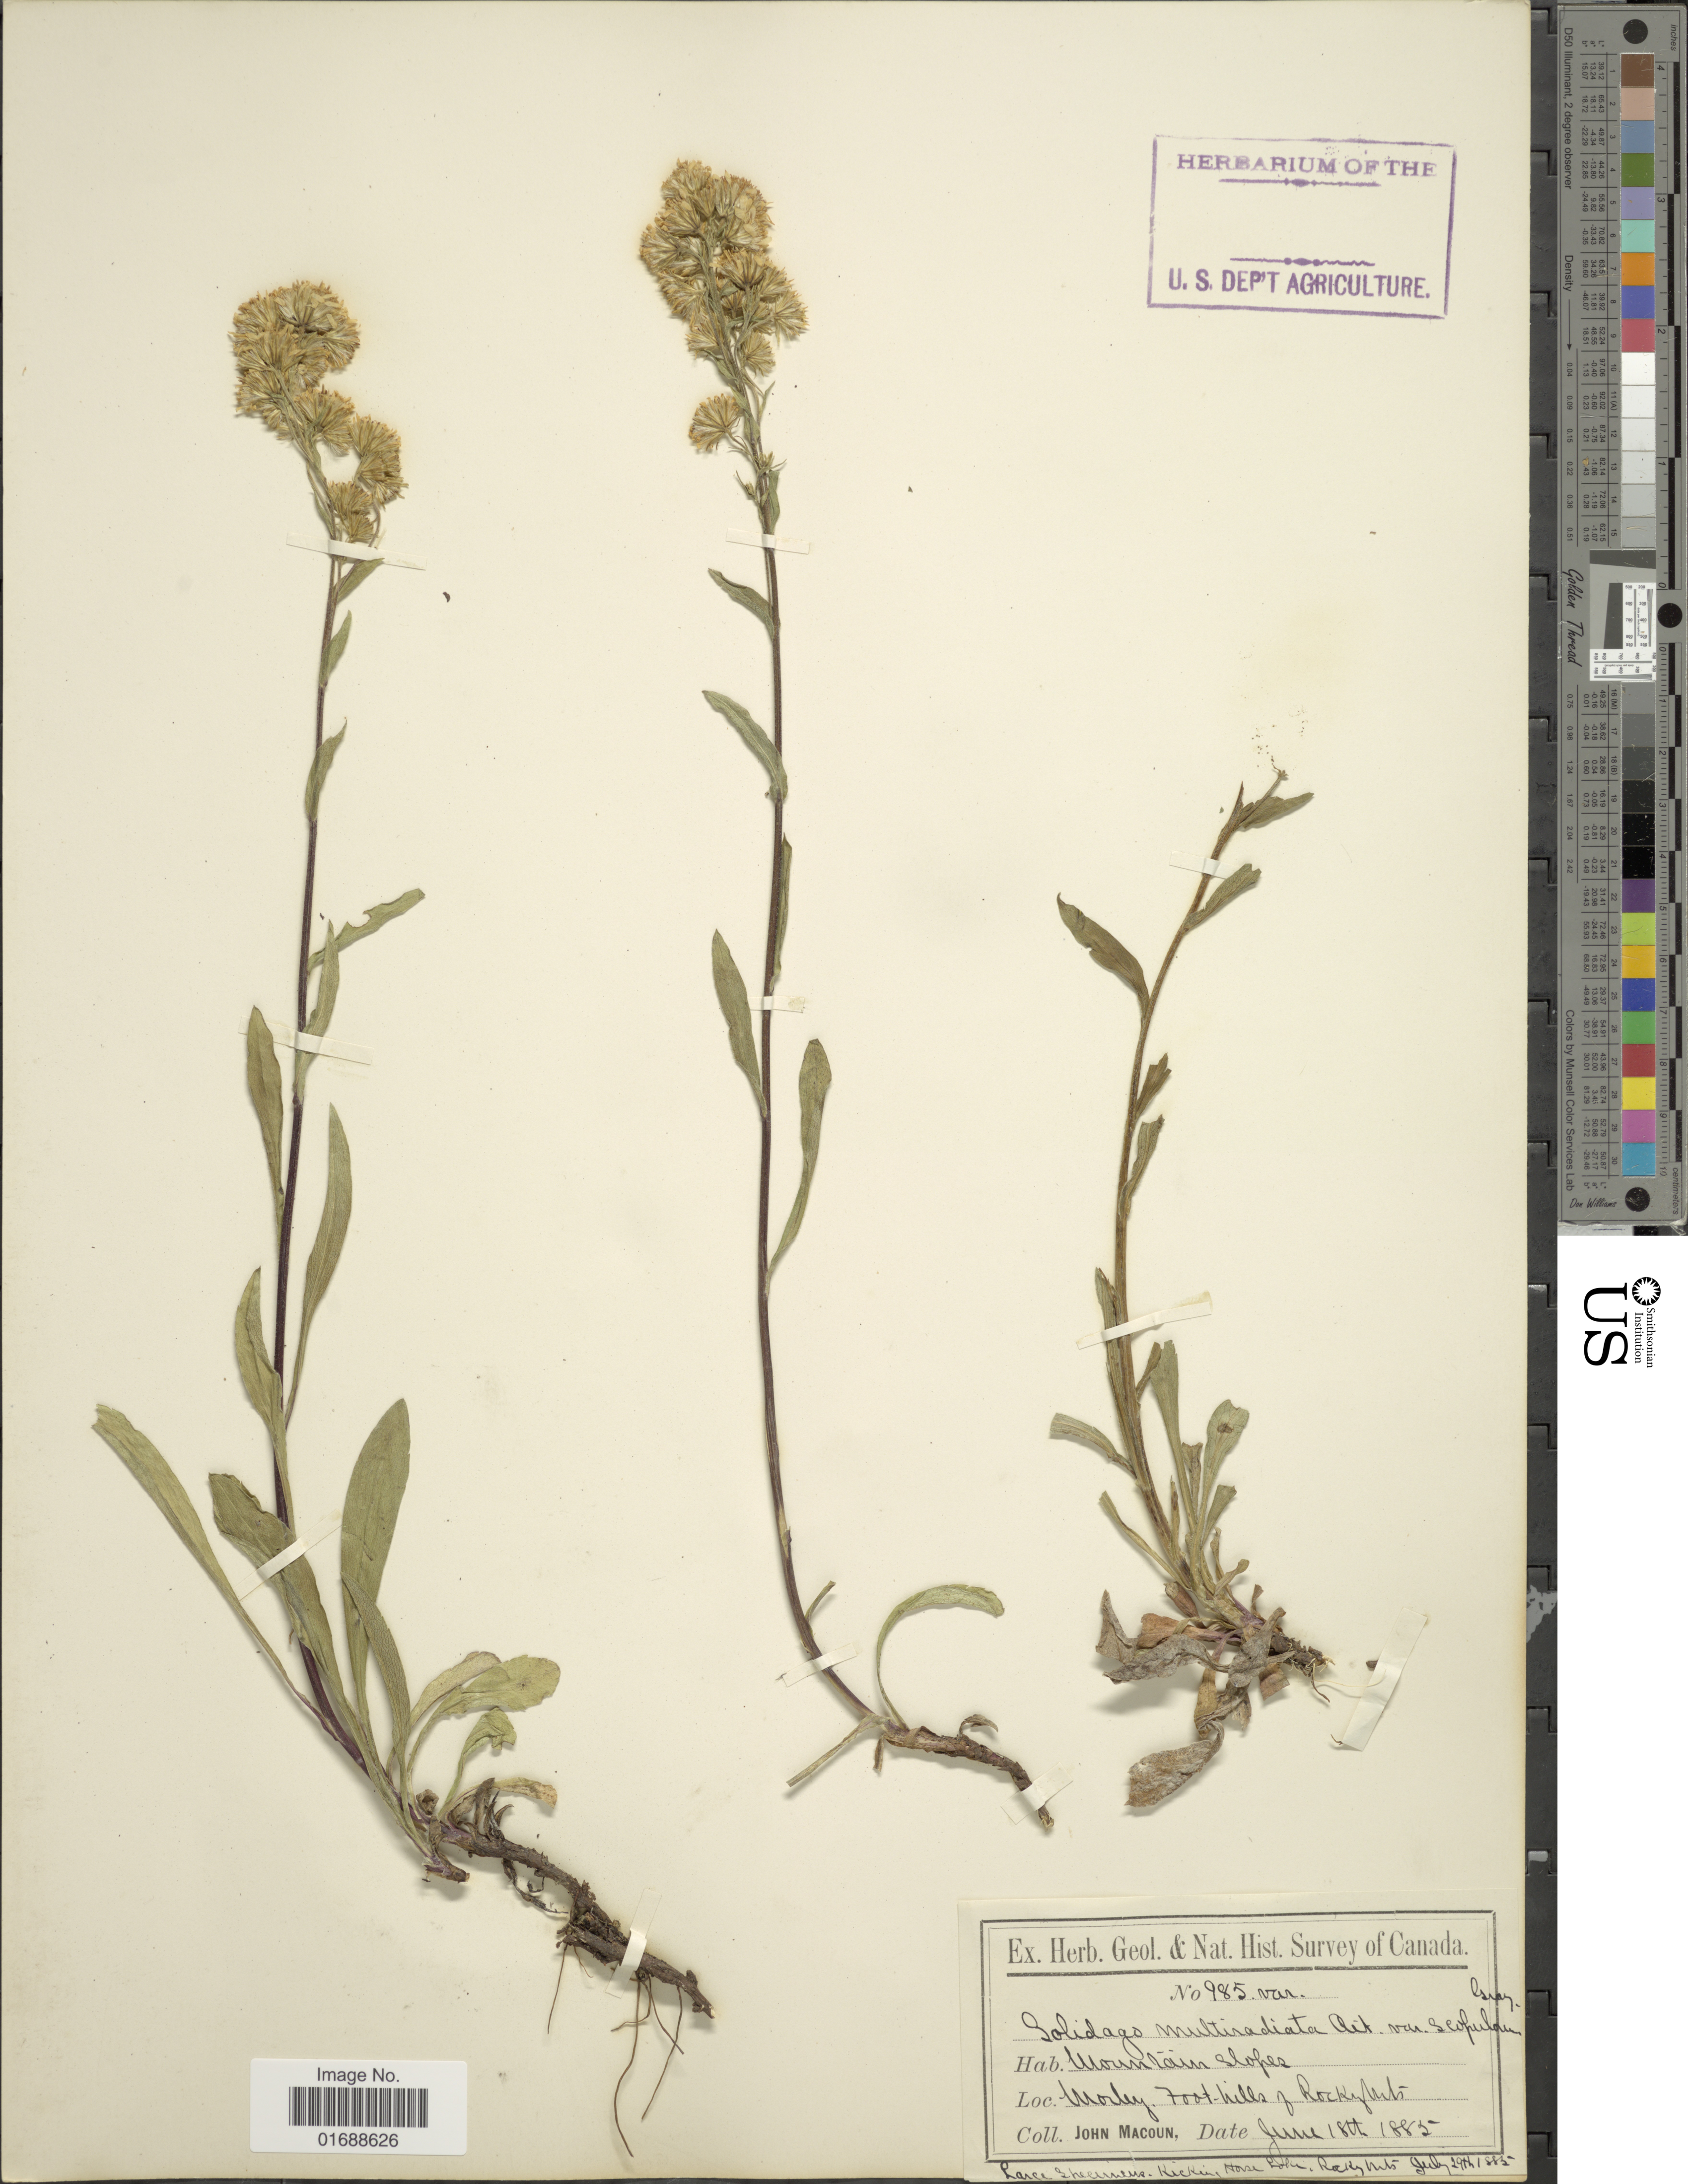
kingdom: Plantae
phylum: Tracheophyta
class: Magnoliopsida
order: Asterales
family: Asteraceae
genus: Solidago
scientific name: Solidago multiradiata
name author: Aiton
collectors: J. Macoun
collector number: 985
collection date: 1885-06-18/1885-07-29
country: Canada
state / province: Alberta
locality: Morley, Foothills of Rocky Mts